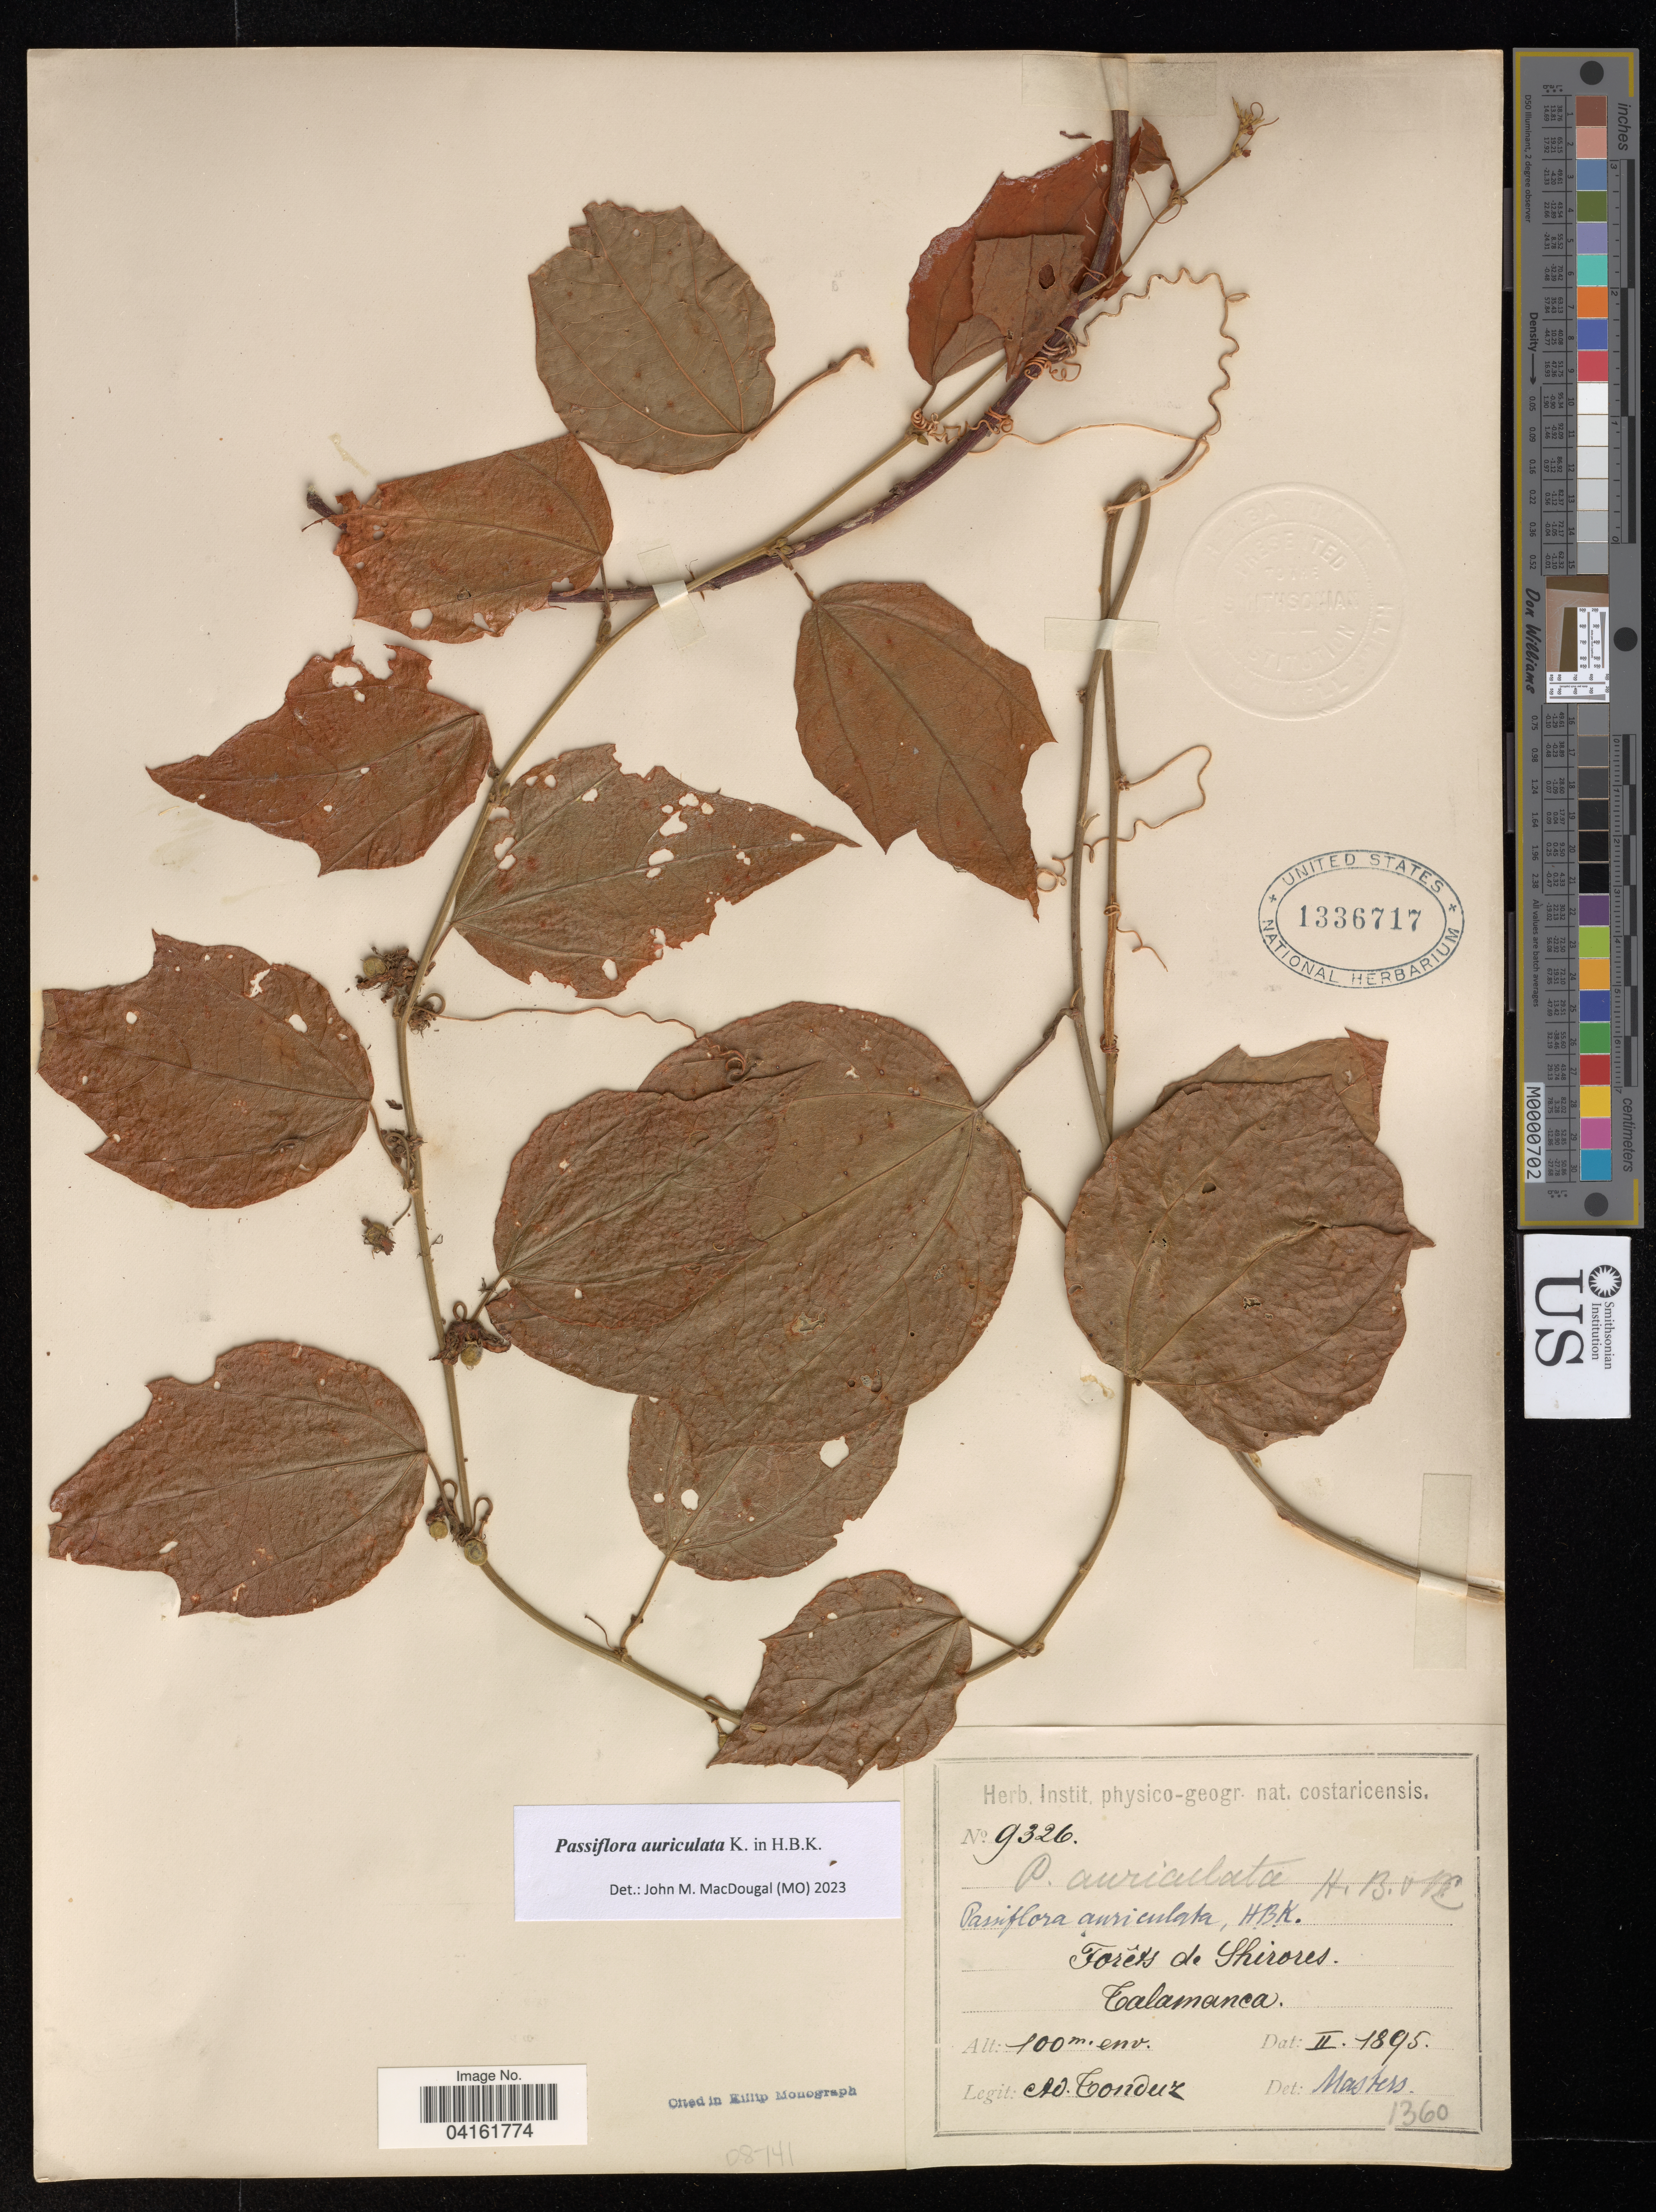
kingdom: Plantae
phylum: Tracheophyta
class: Magnoliopsida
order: Malpighiales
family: Passifloraceae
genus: Passiflora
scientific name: Passiflora auriculata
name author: Kunth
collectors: A. Tonduz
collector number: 9326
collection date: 1895-02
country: Costa Rica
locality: Forêts de Shirores. Talamanca.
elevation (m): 100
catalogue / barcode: US 1336717